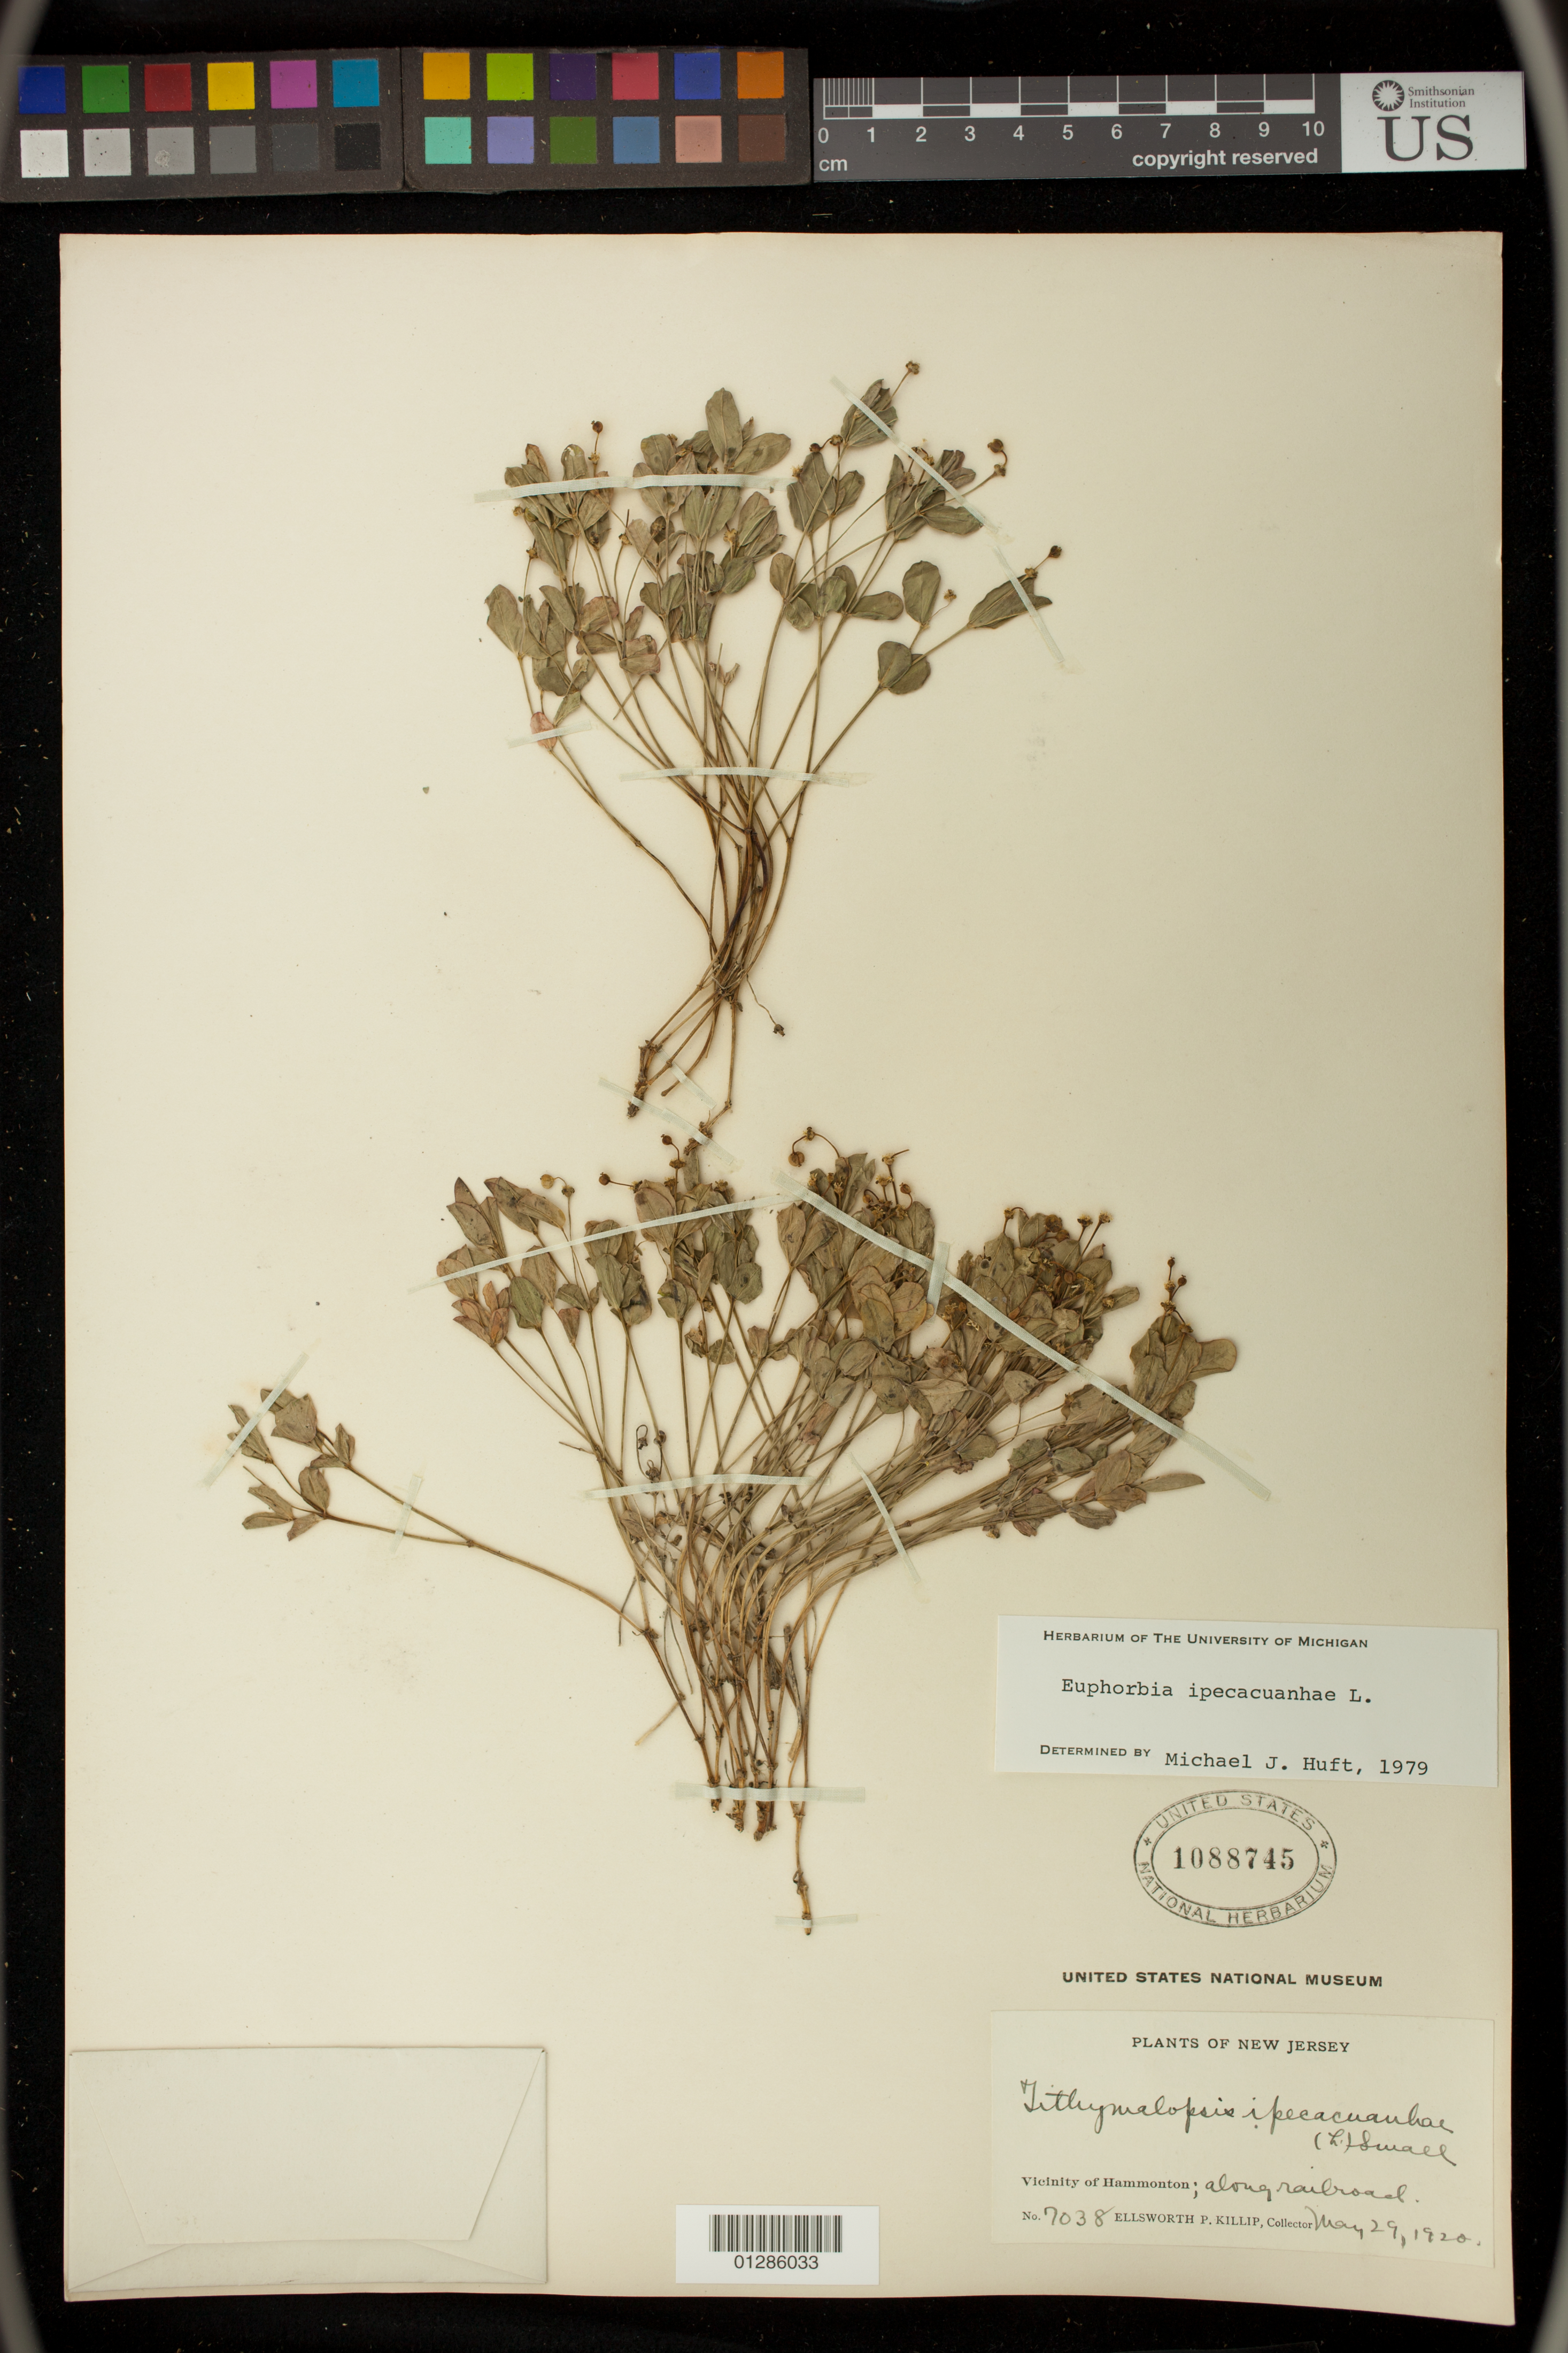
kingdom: Plantae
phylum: Tracheophyta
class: Magnoliopsida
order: Malpighiales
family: Euphorbiaceae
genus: Euphorbia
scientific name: Euphorbia ipecacuanhae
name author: L.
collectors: E. P. Killip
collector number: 7038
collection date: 1920-05-29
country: United States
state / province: New Jersey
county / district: Atlantic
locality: Vicinity of Hammonton; along railroad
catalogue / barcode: US 1088745